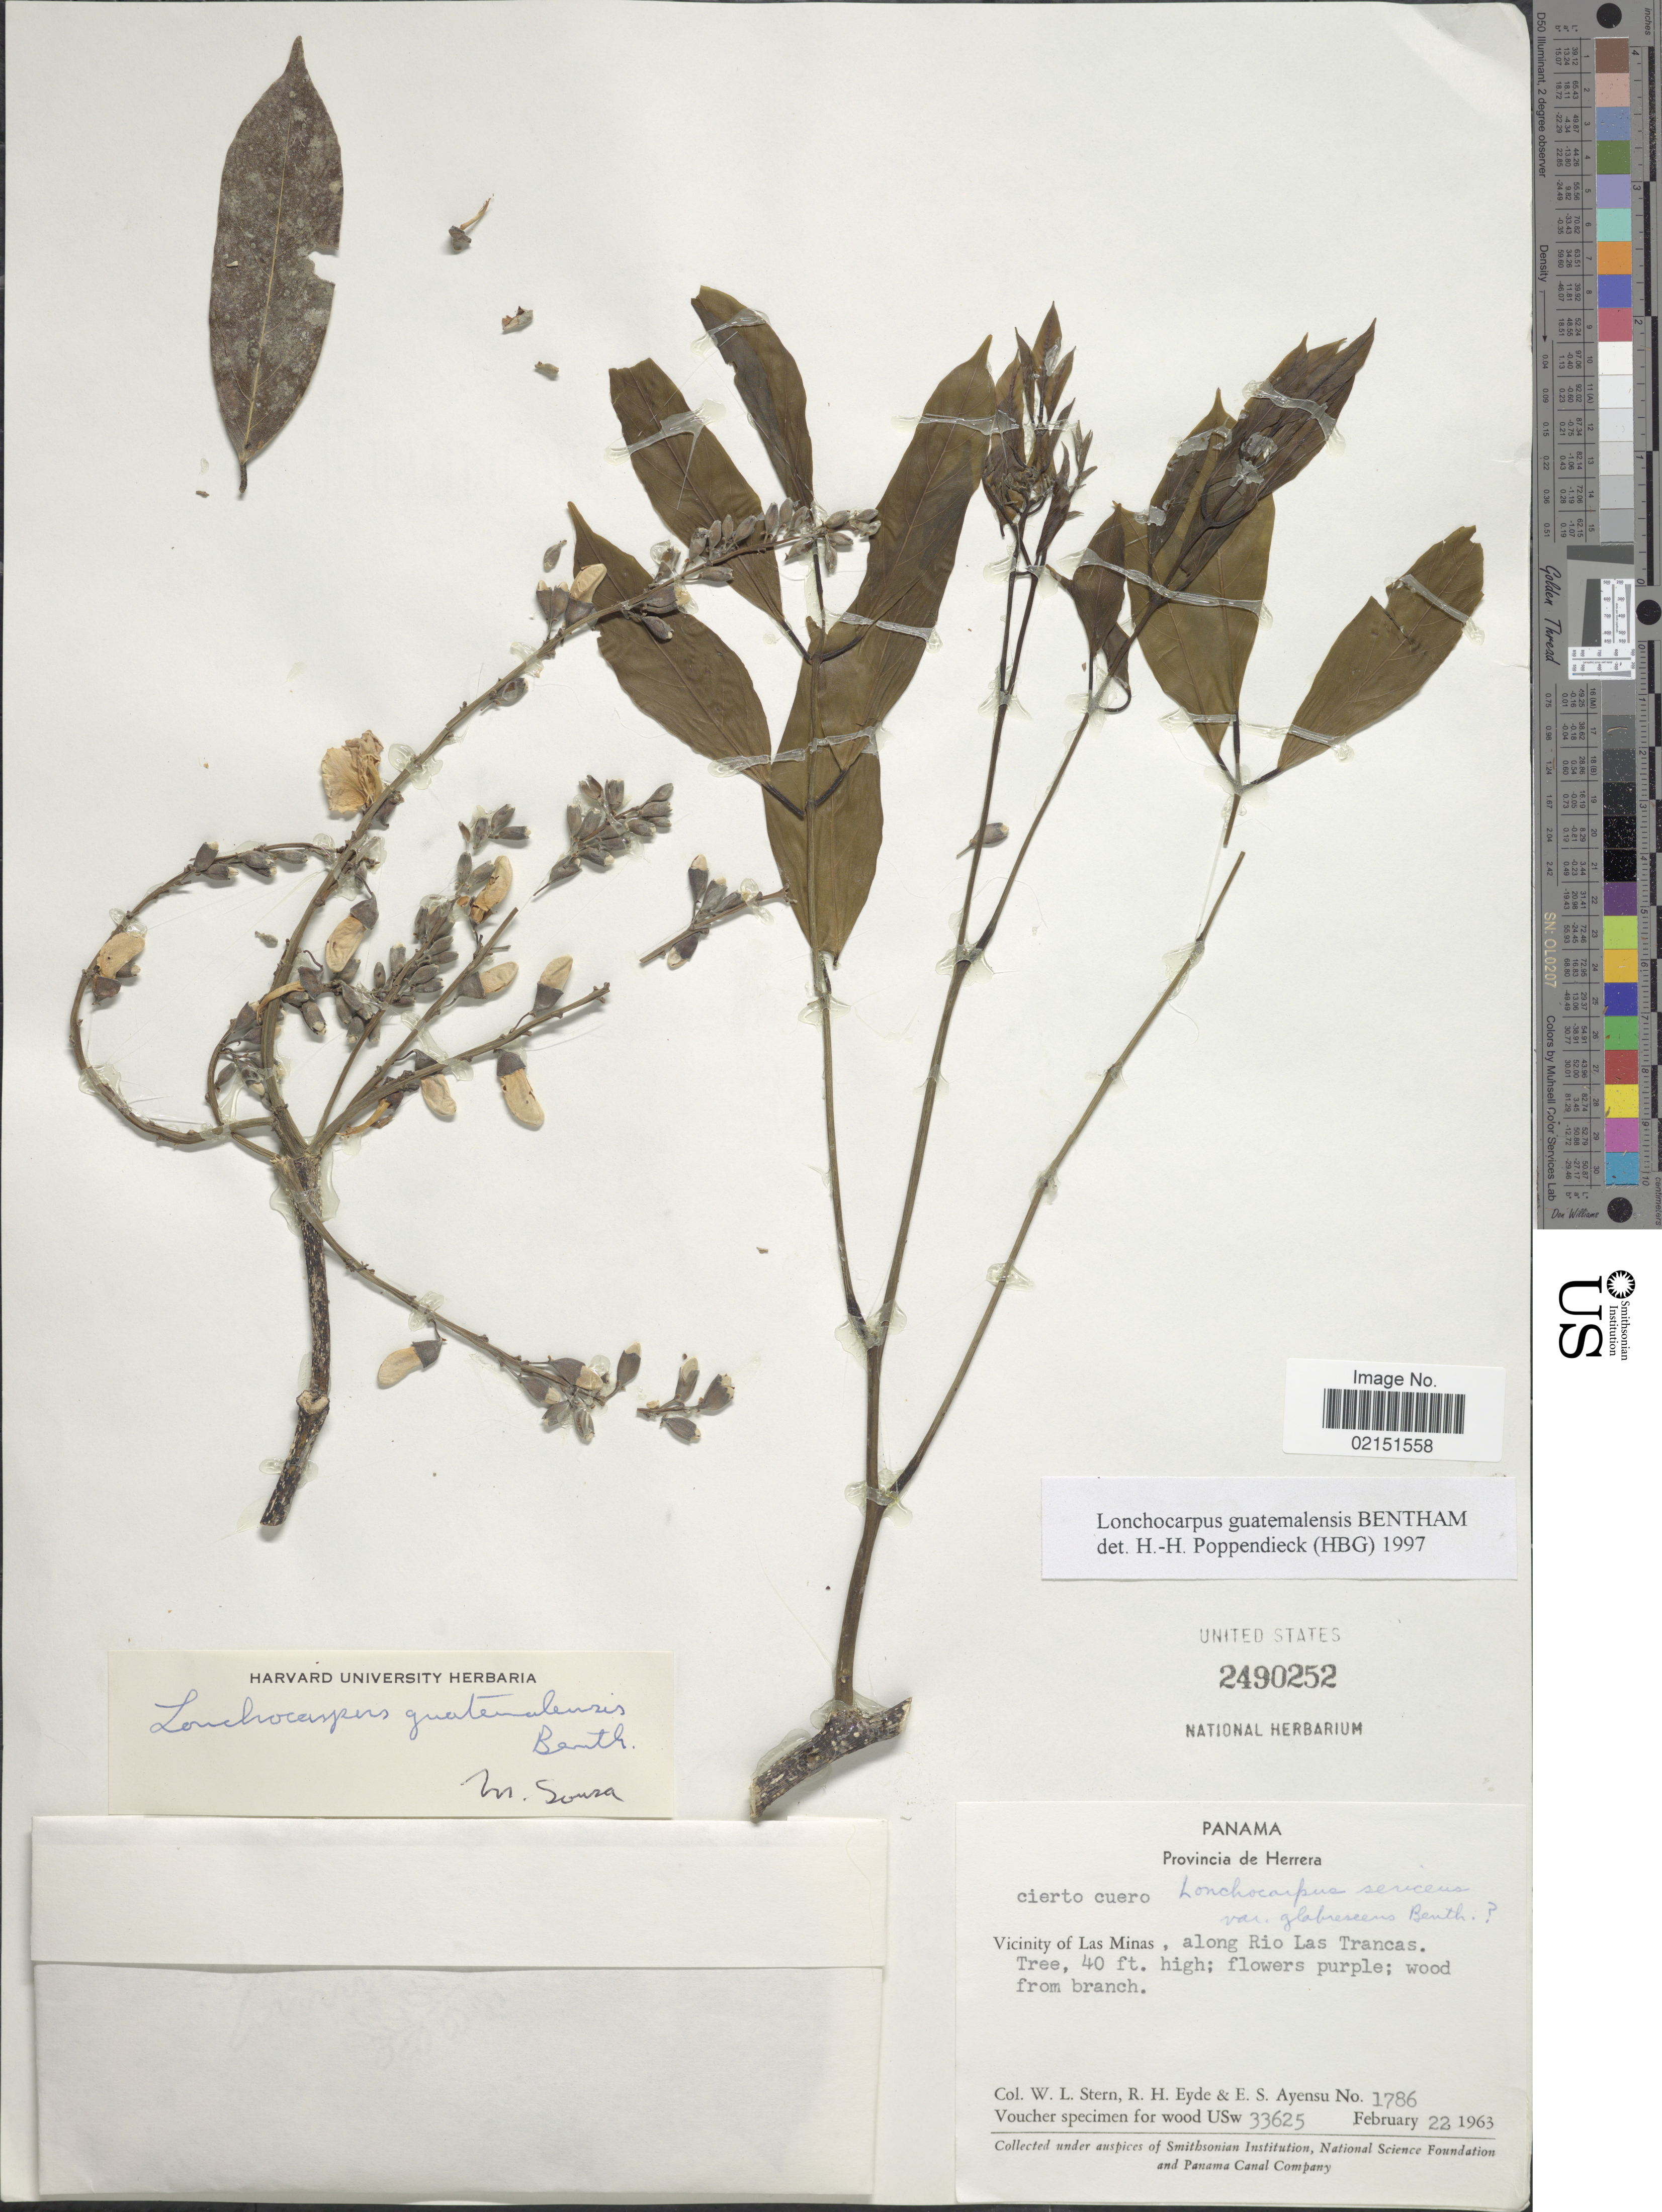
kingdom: Plantae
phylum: Tracheophyta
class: Magnoliopsida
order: Fabales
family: Fabaceae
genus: Lonchocarpus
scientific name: Lonchocarpus guatemalensis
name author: Benth.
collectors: W. L. Stern, R. H. Eyde & E. S. Ayensu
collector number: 1786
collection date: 1963-02-22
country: Panama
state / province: Herrera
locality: Provincia de Herrera. Vicinity of Las Minas, along Rio Las Trancas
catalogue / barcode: US 2490252